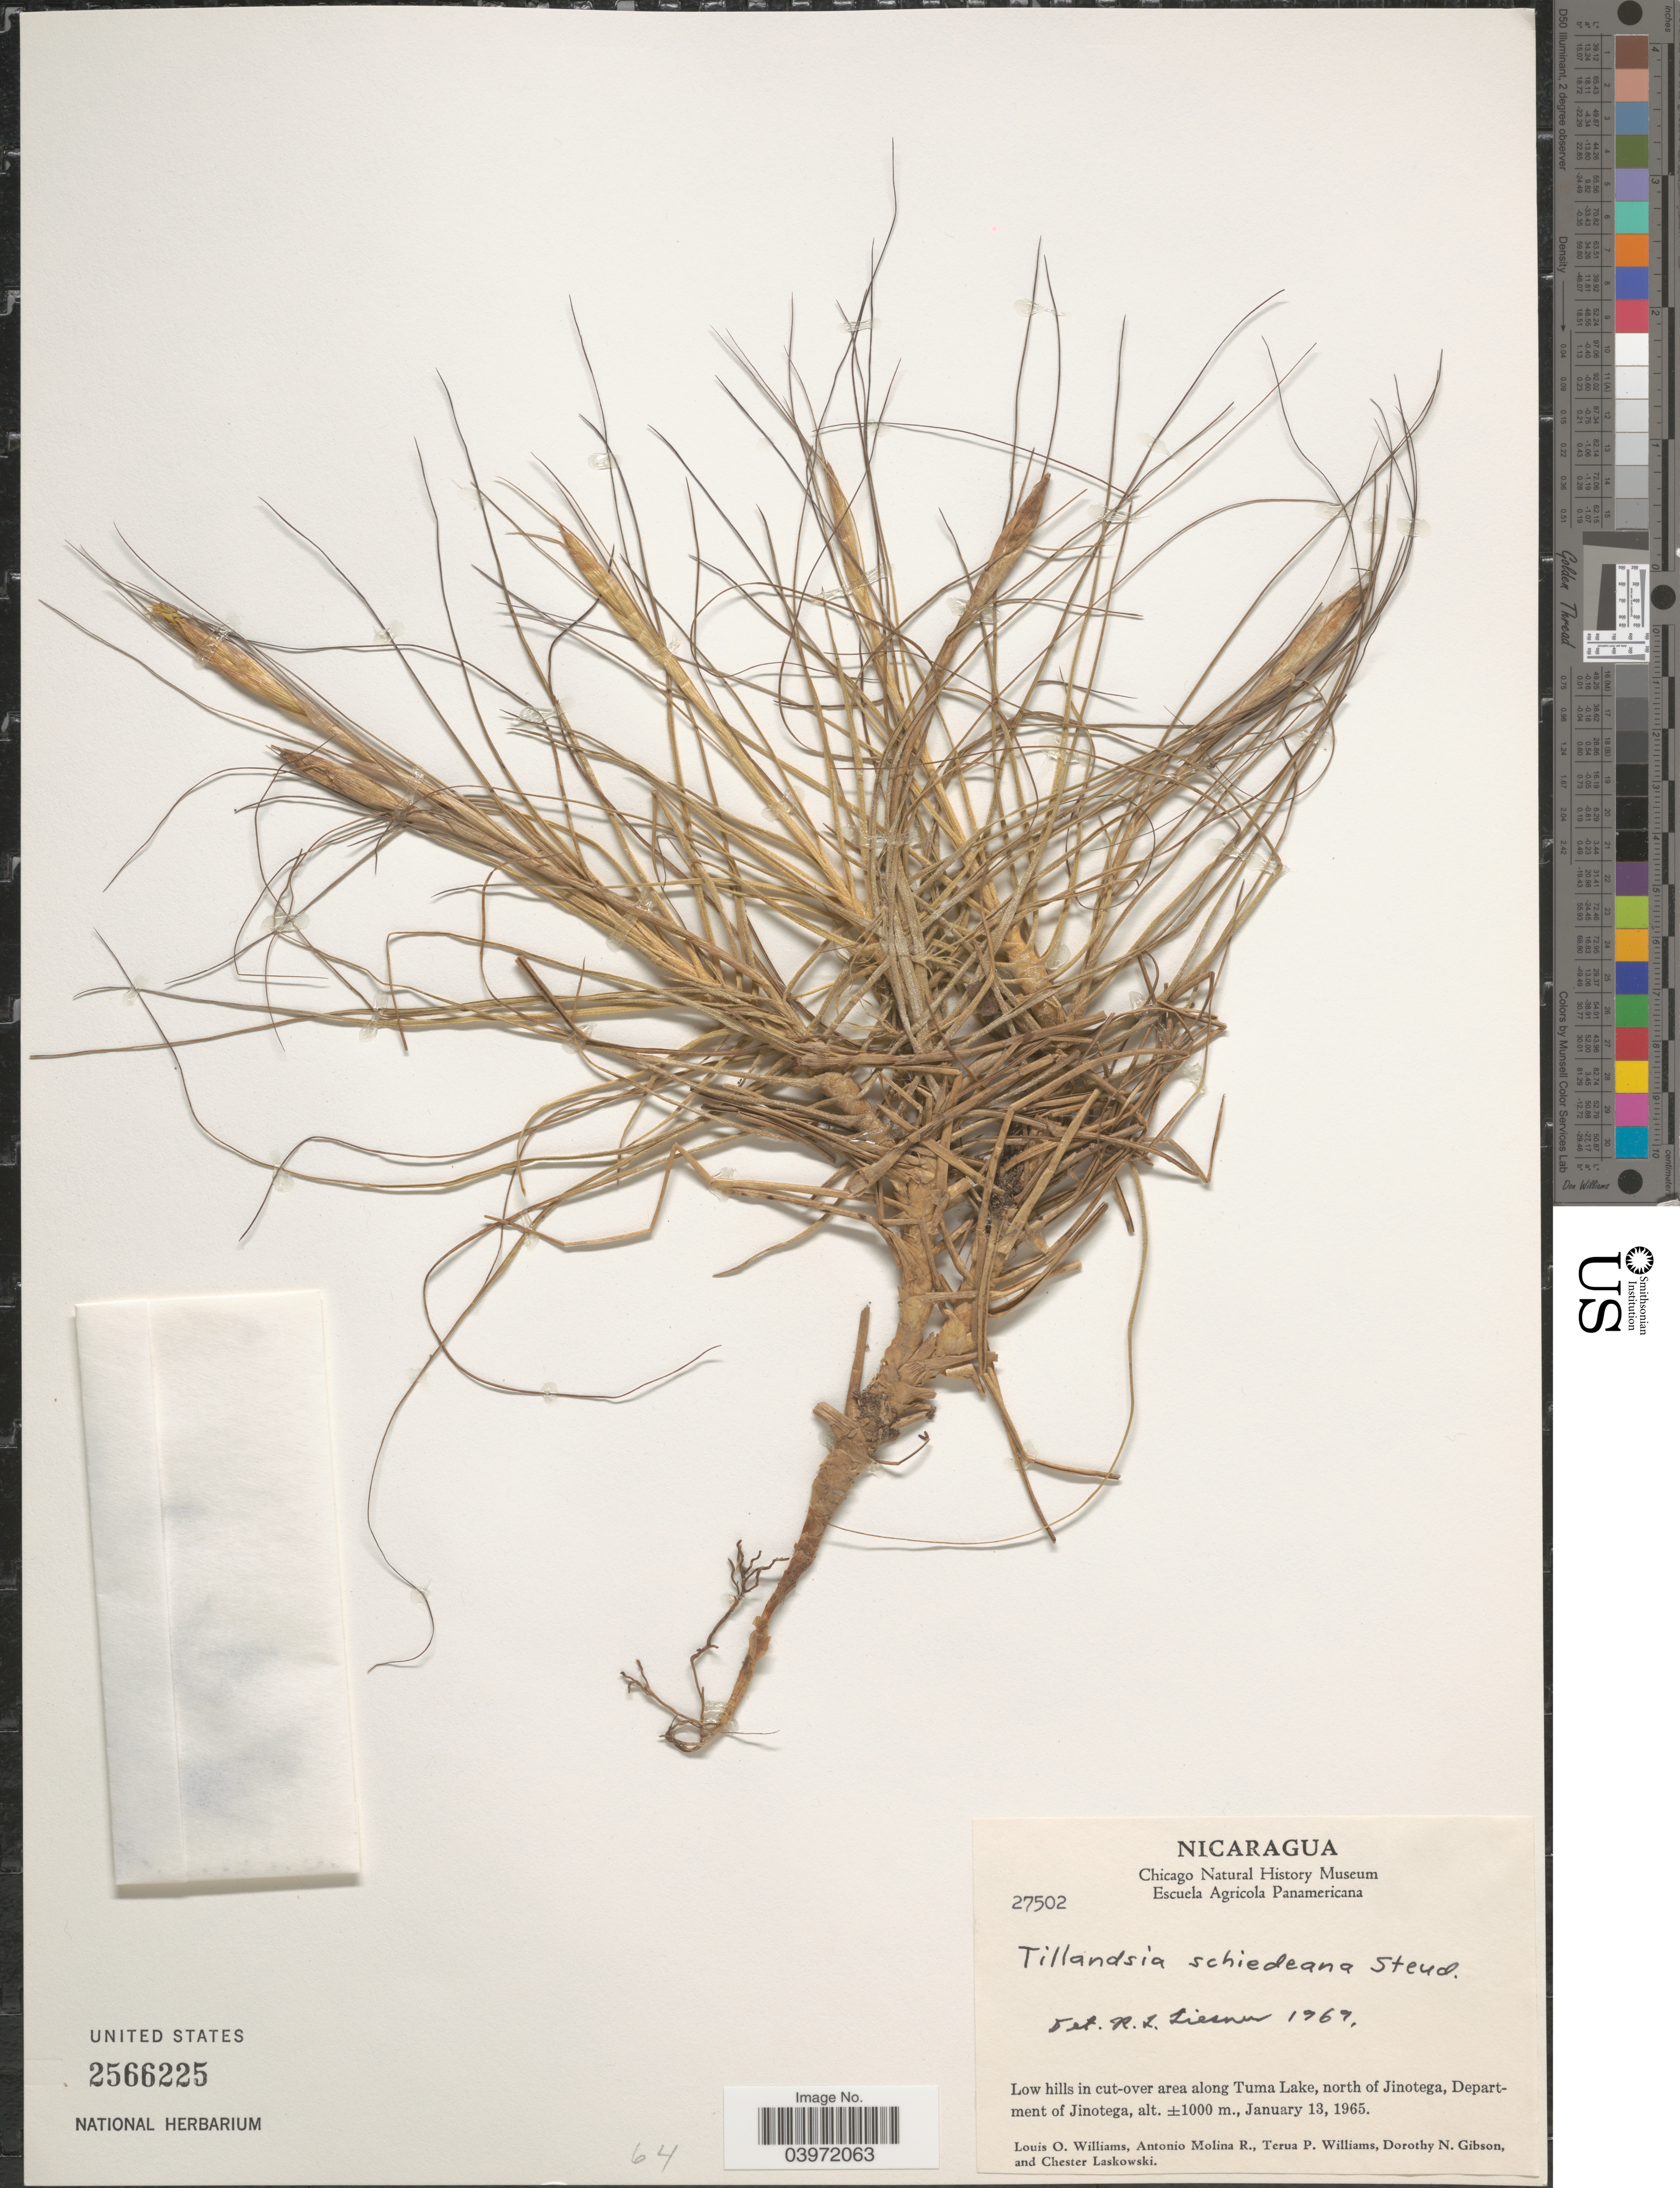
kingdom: Plantae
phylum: Tracheophyta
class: Liliopsida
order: Poales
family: Bromeliaceae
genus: Tillandsia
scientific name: Tillandsia schiedeana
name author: Steud.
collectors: L. O. Williams, A. Molina R., T. Williams, D. N. Gibson & C. Laskowski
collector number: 27502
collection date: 1965-01-13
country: Nicaragua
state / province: Jinotega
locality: Low hills in cut-over area along Tuma Lake, north of Jinotega, Department of Jinotega.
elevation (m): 1000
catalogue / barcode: US 2566225